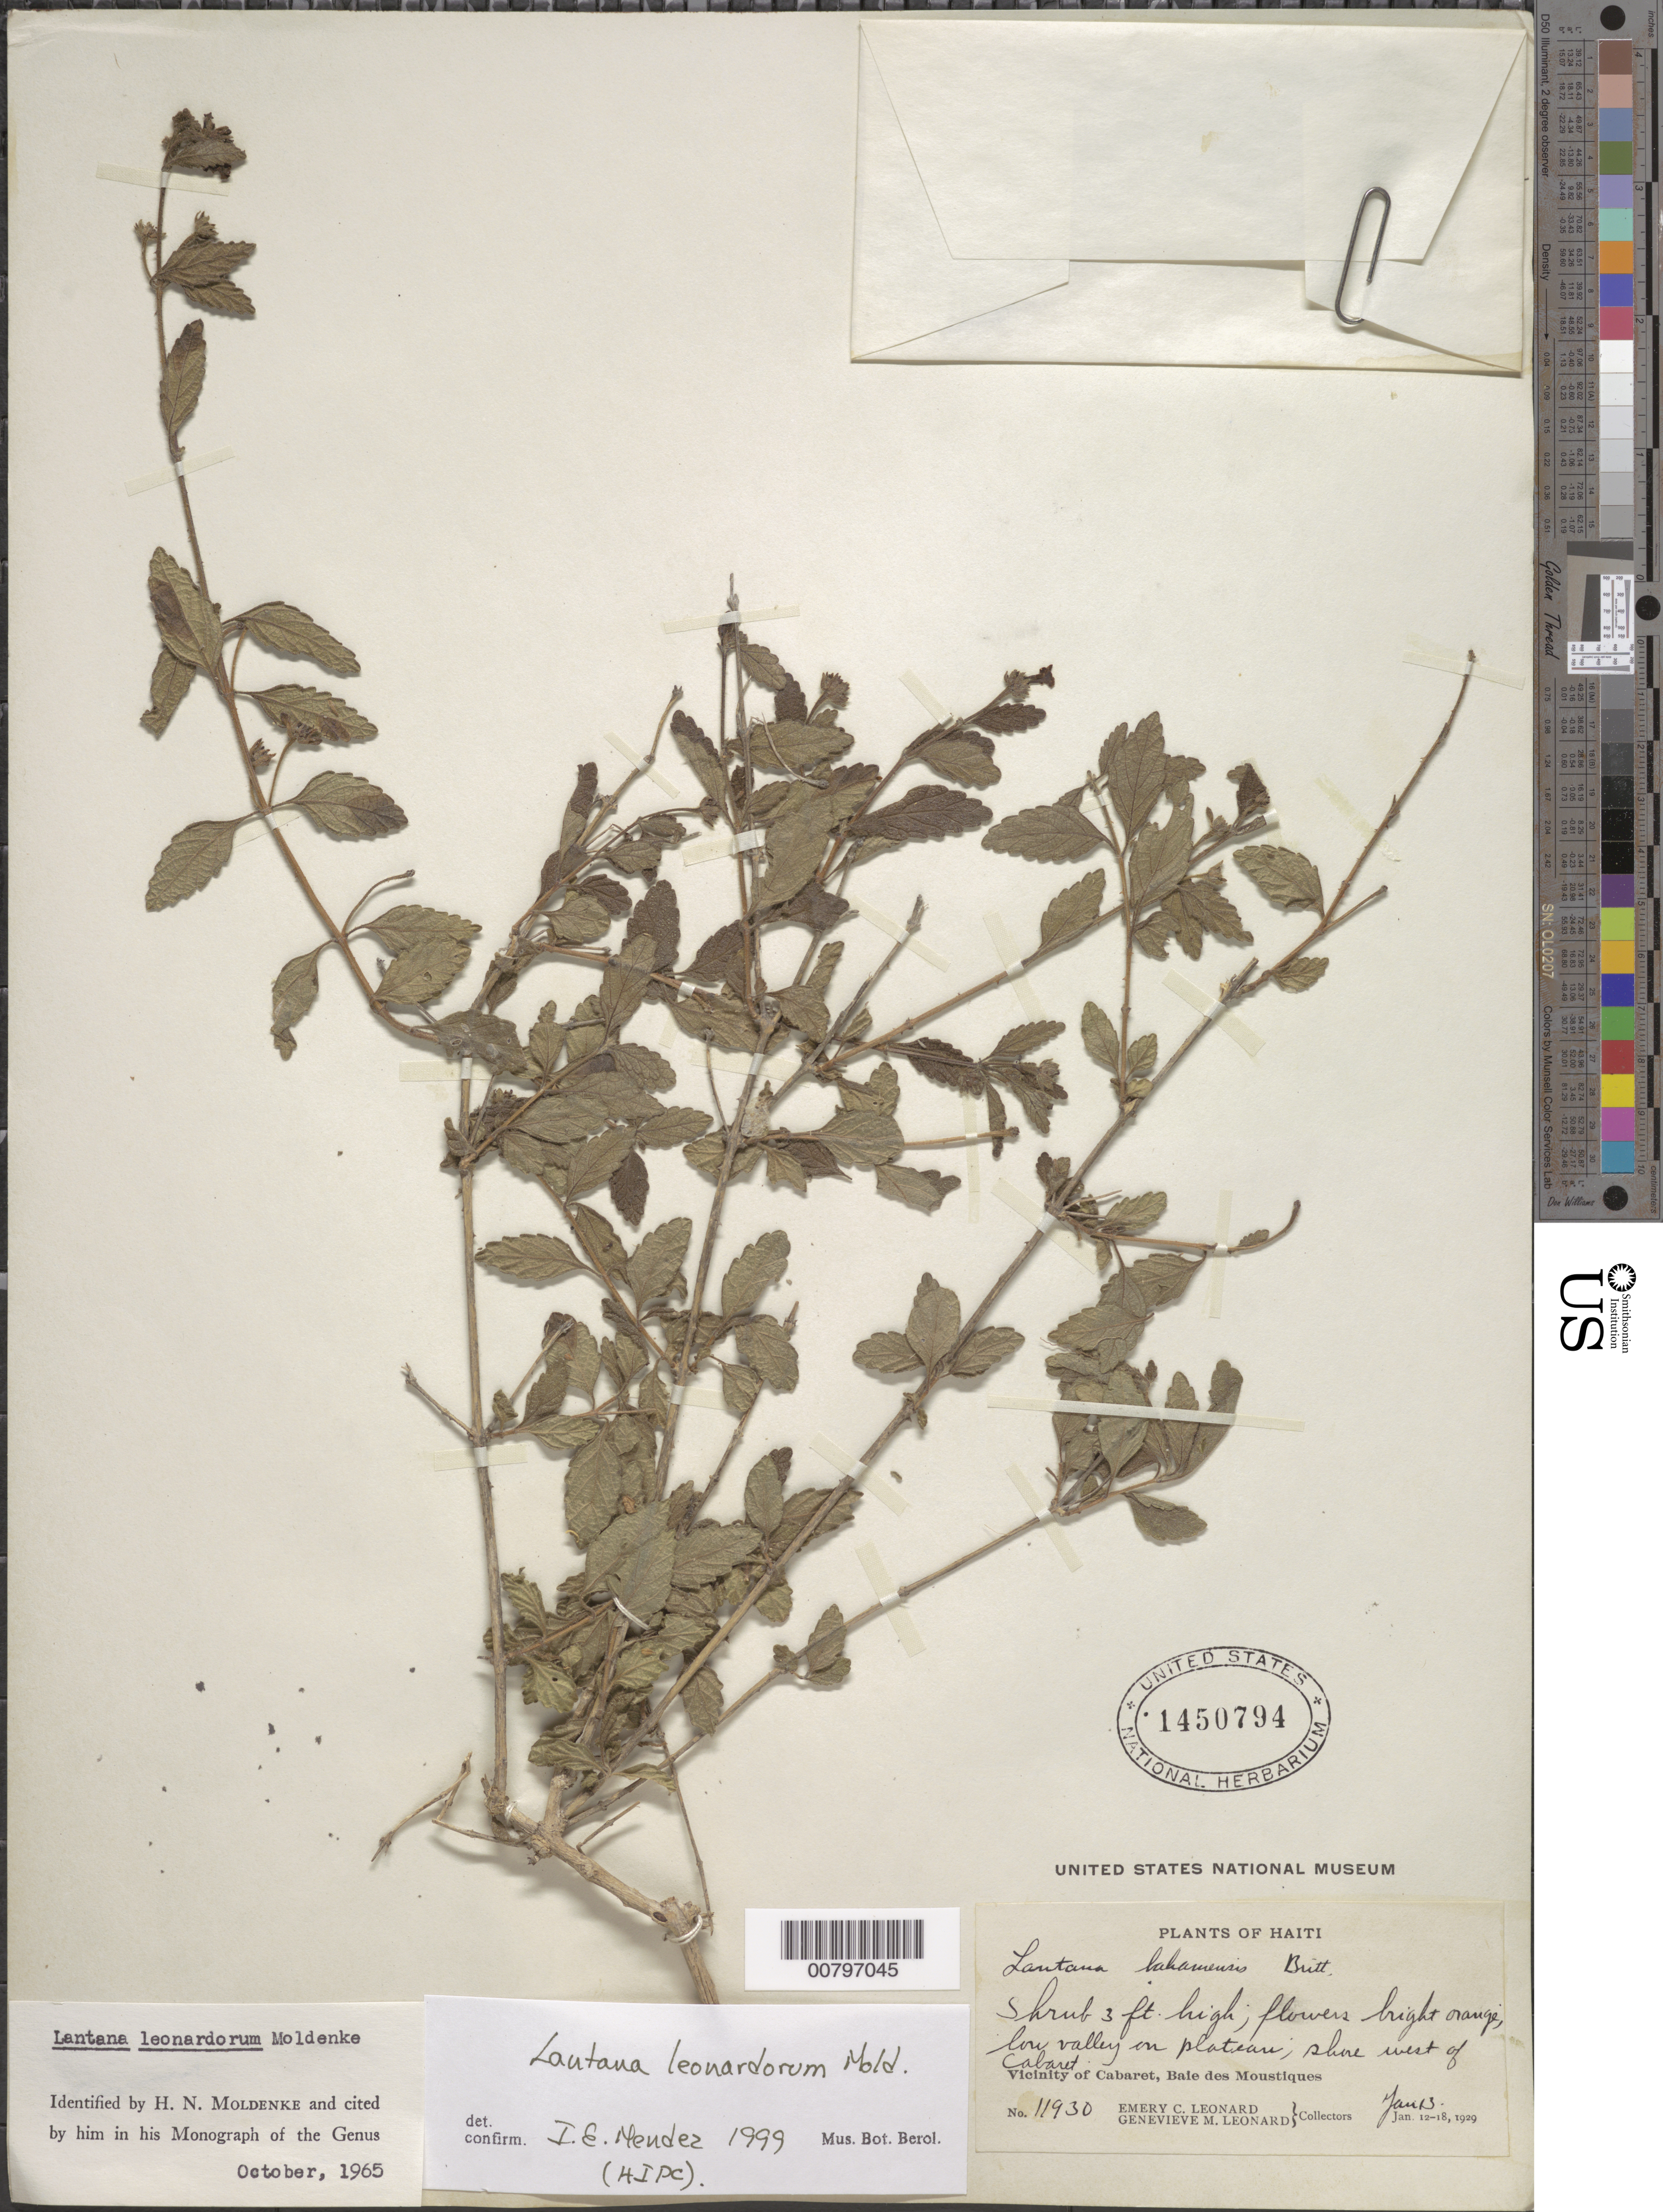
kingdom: Plantae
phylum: Tracheophyta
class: Magnoliopsida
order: Lamiales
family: Verbenaceae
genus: Lantana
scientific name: Lantana leonardorum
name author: Moldenke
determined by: Méndez, Isidro E., (HIPC)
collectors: E. C. Leonard & G. M. Leonard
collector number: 11930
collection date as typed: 13 Jan 1929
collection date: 1929-01-13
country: Haiti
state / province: Nord-Ouest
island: Hispaniola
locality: Vicinity of Cabaret, Baie de Mousitques, shore west of city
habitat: Low valley on plateau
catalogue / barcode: US 1450794